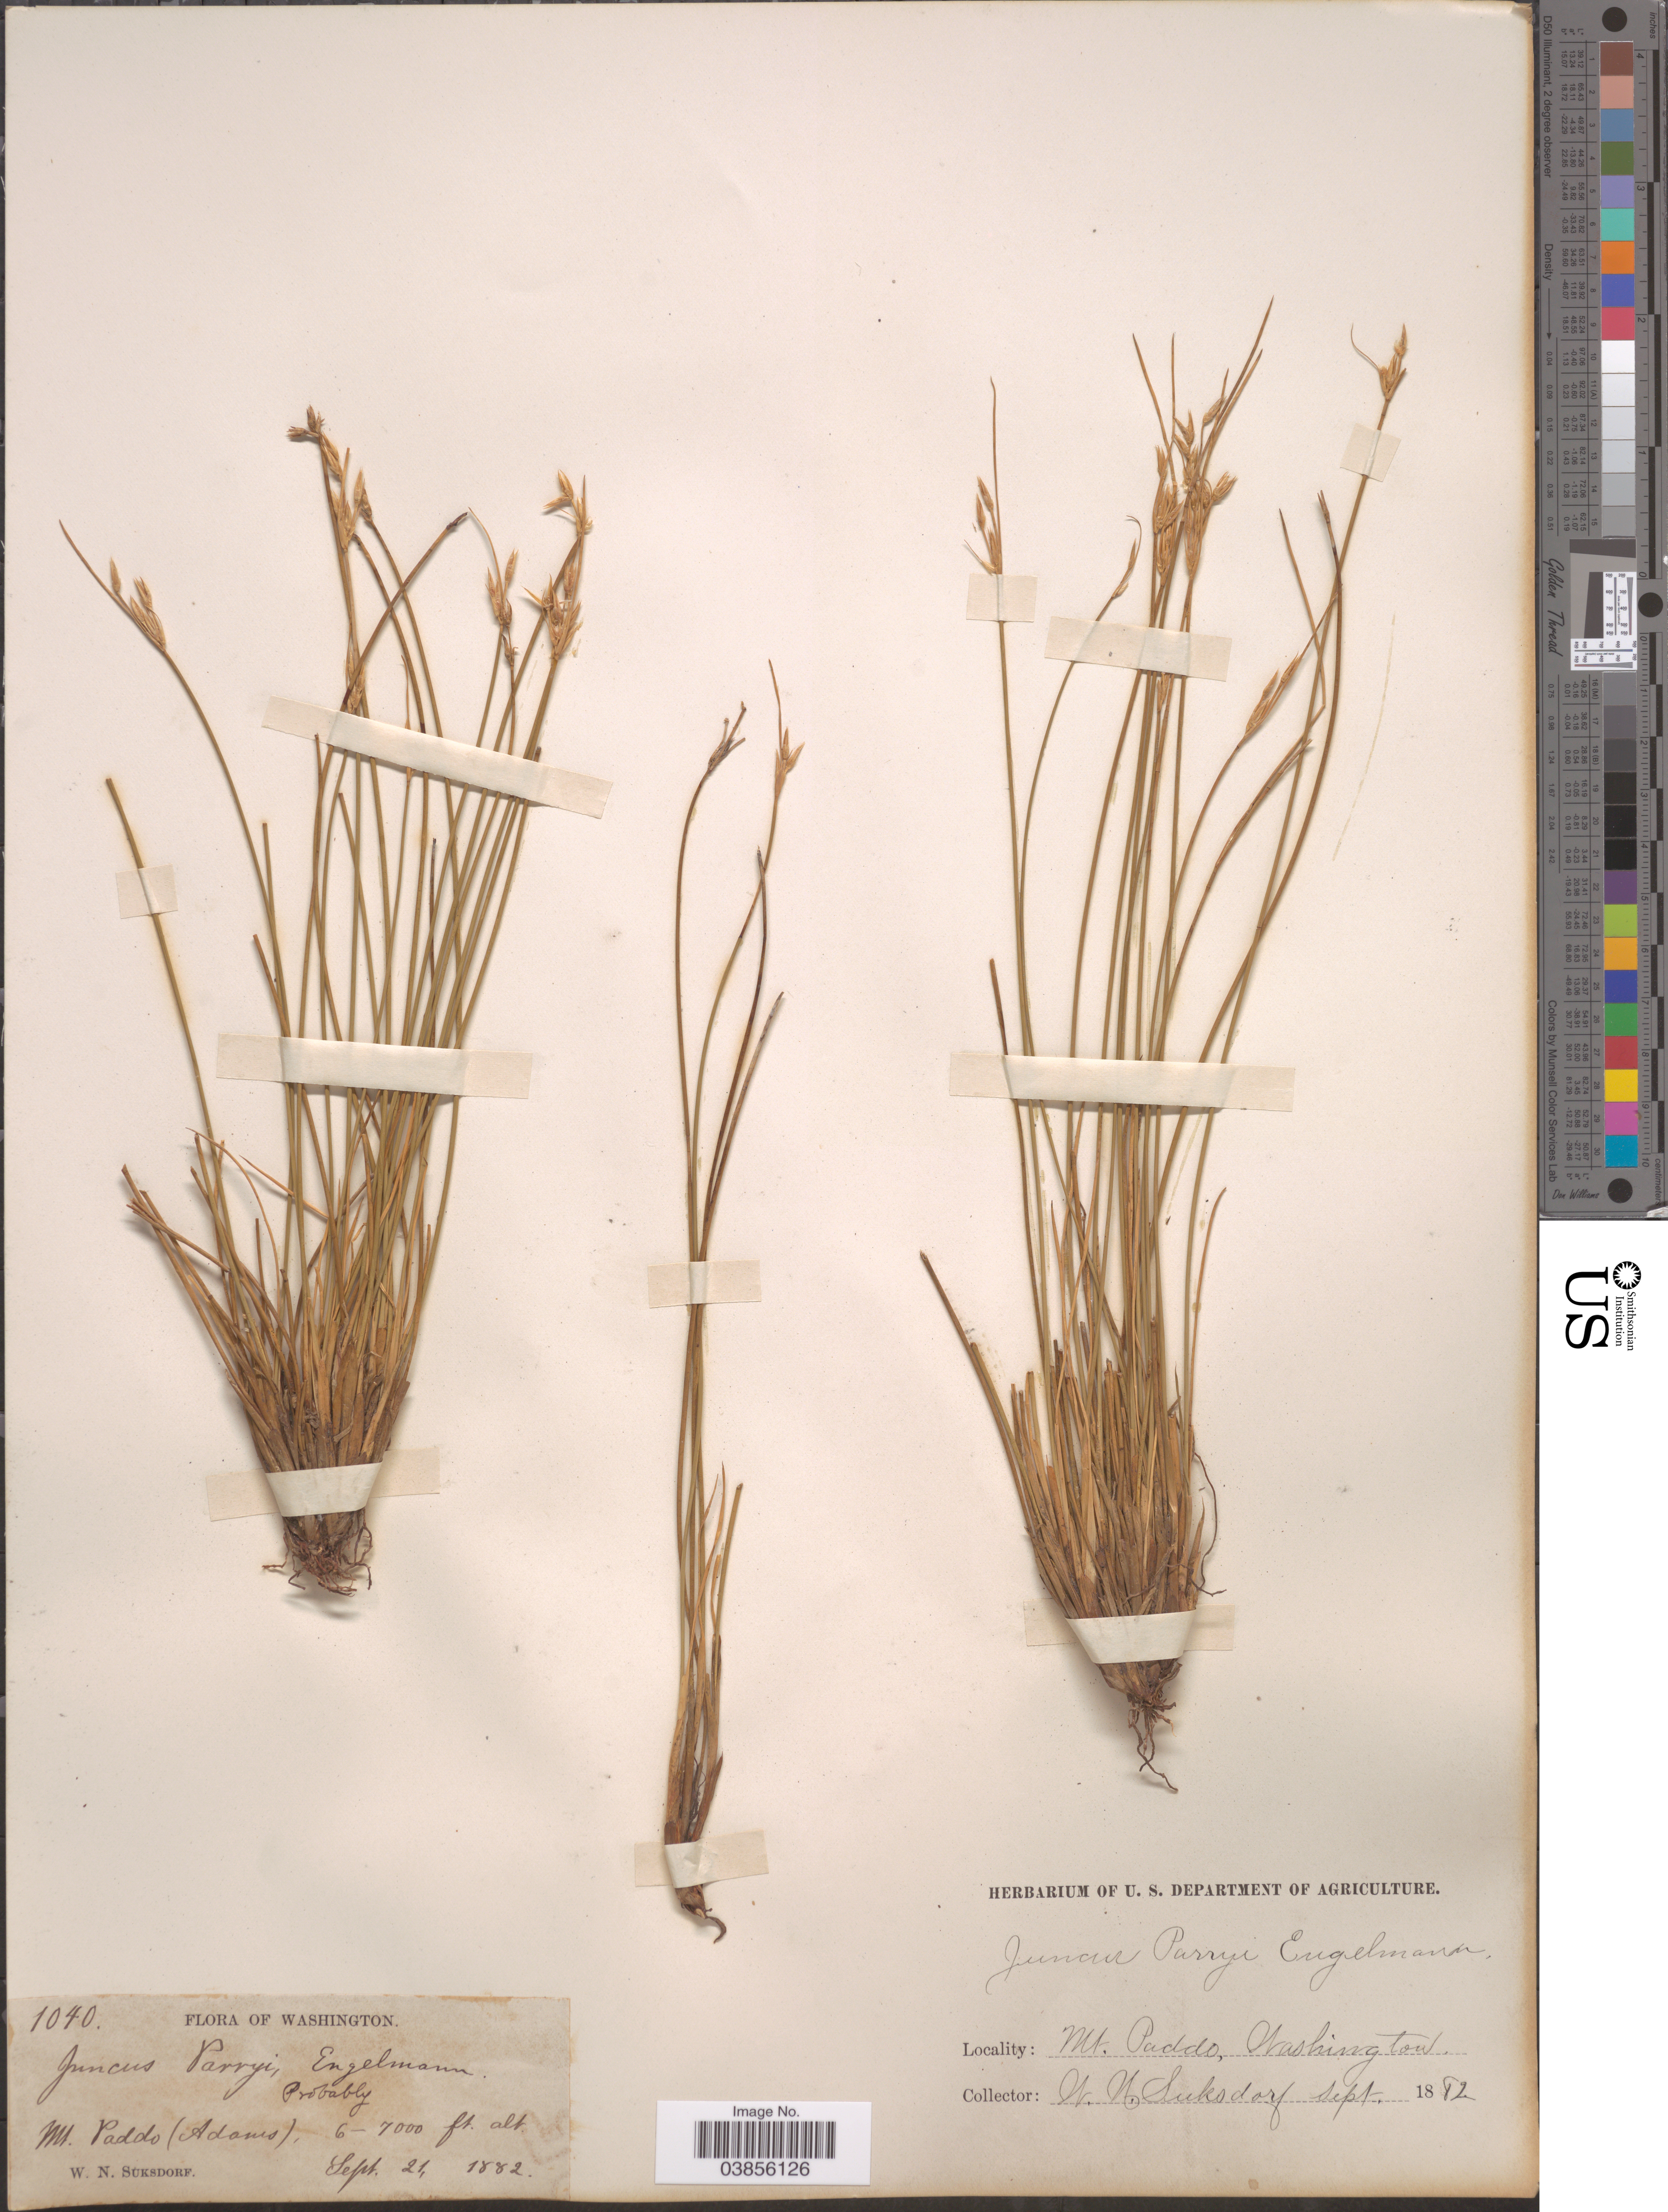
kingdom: Plantae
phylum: Tracheophyta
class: Liliopsida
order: Poales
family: Juncaceae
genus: Juncus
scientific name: Juncus parryi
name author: Engelm.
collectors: W. N. Suksdorf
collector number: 1040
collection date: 1882-09-21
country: United States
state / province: Washington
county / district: Skamania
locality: Mt. Paddo (Adams).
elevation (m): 1829